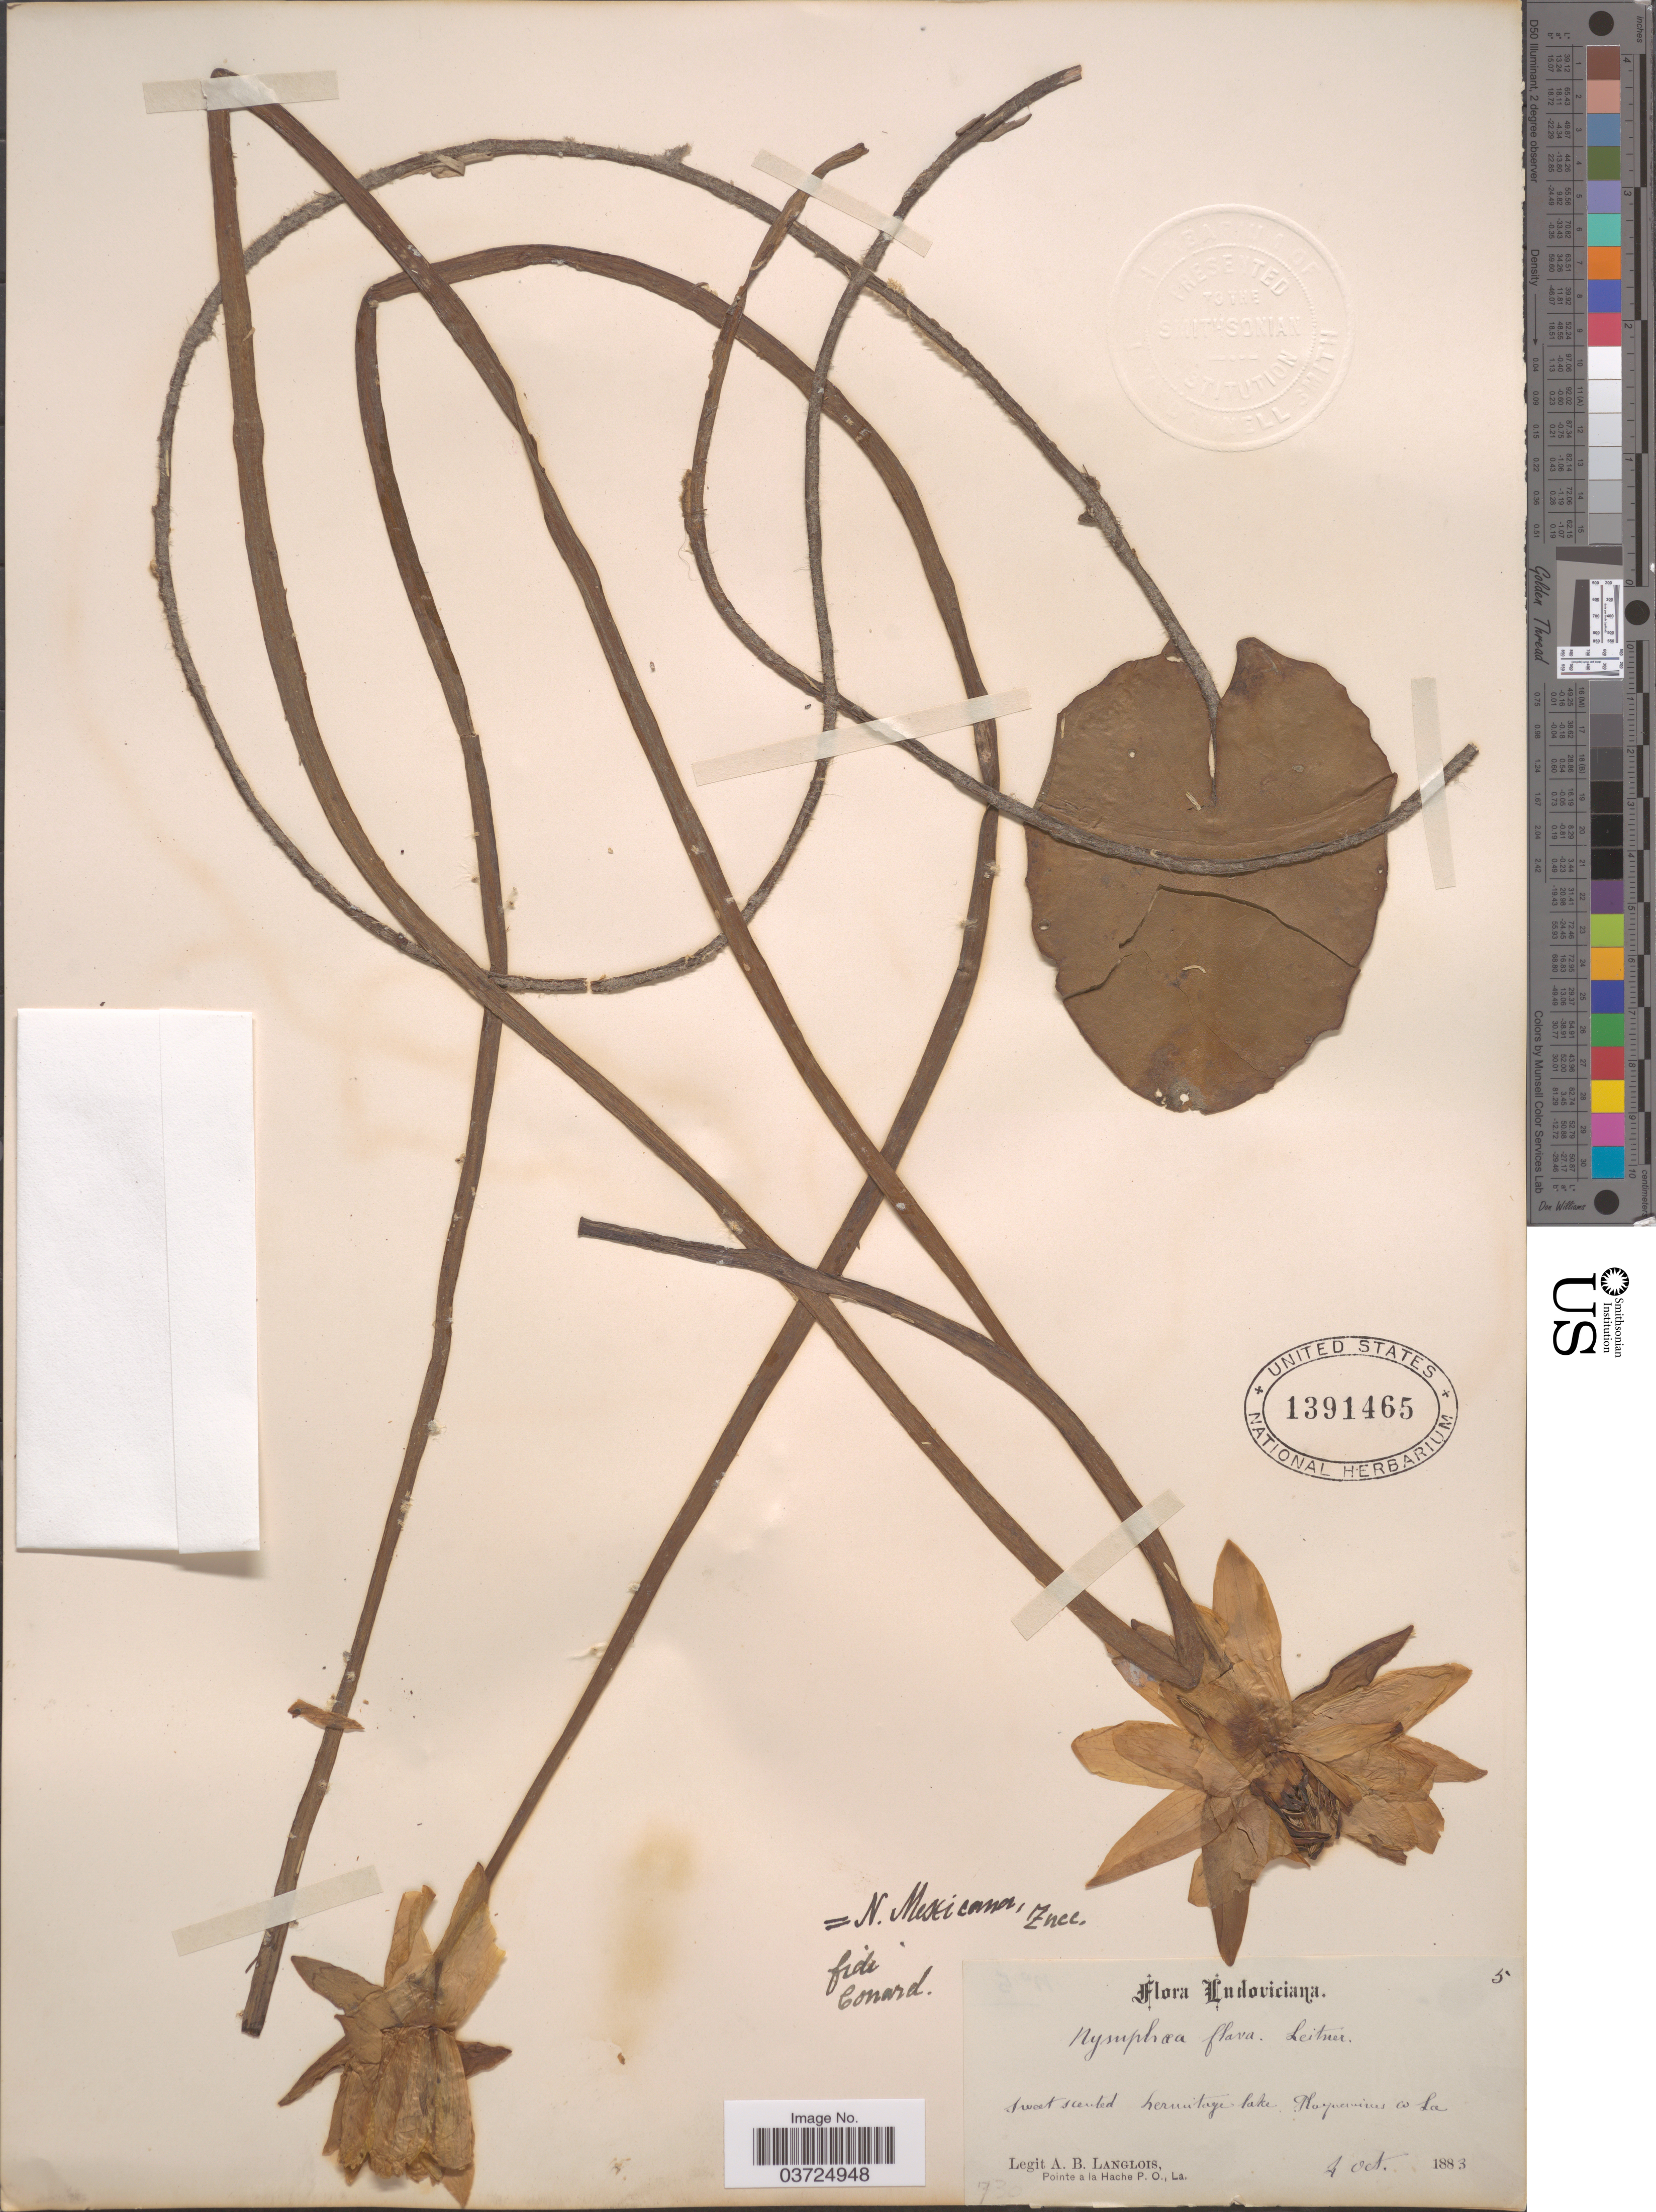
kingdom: Plantae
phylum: Tracheophyta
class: Magnoliopsida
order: Nymphaeales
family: Nymphaeaceae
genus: Nymphaea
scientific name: Nymphaea mexicana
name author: Zucc.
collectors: A. Langlois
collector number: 5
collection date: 1883-10-04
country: United States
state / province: Louisiana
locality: Hermitage Lake. Plaquemines Co.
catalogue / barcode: US 1391465